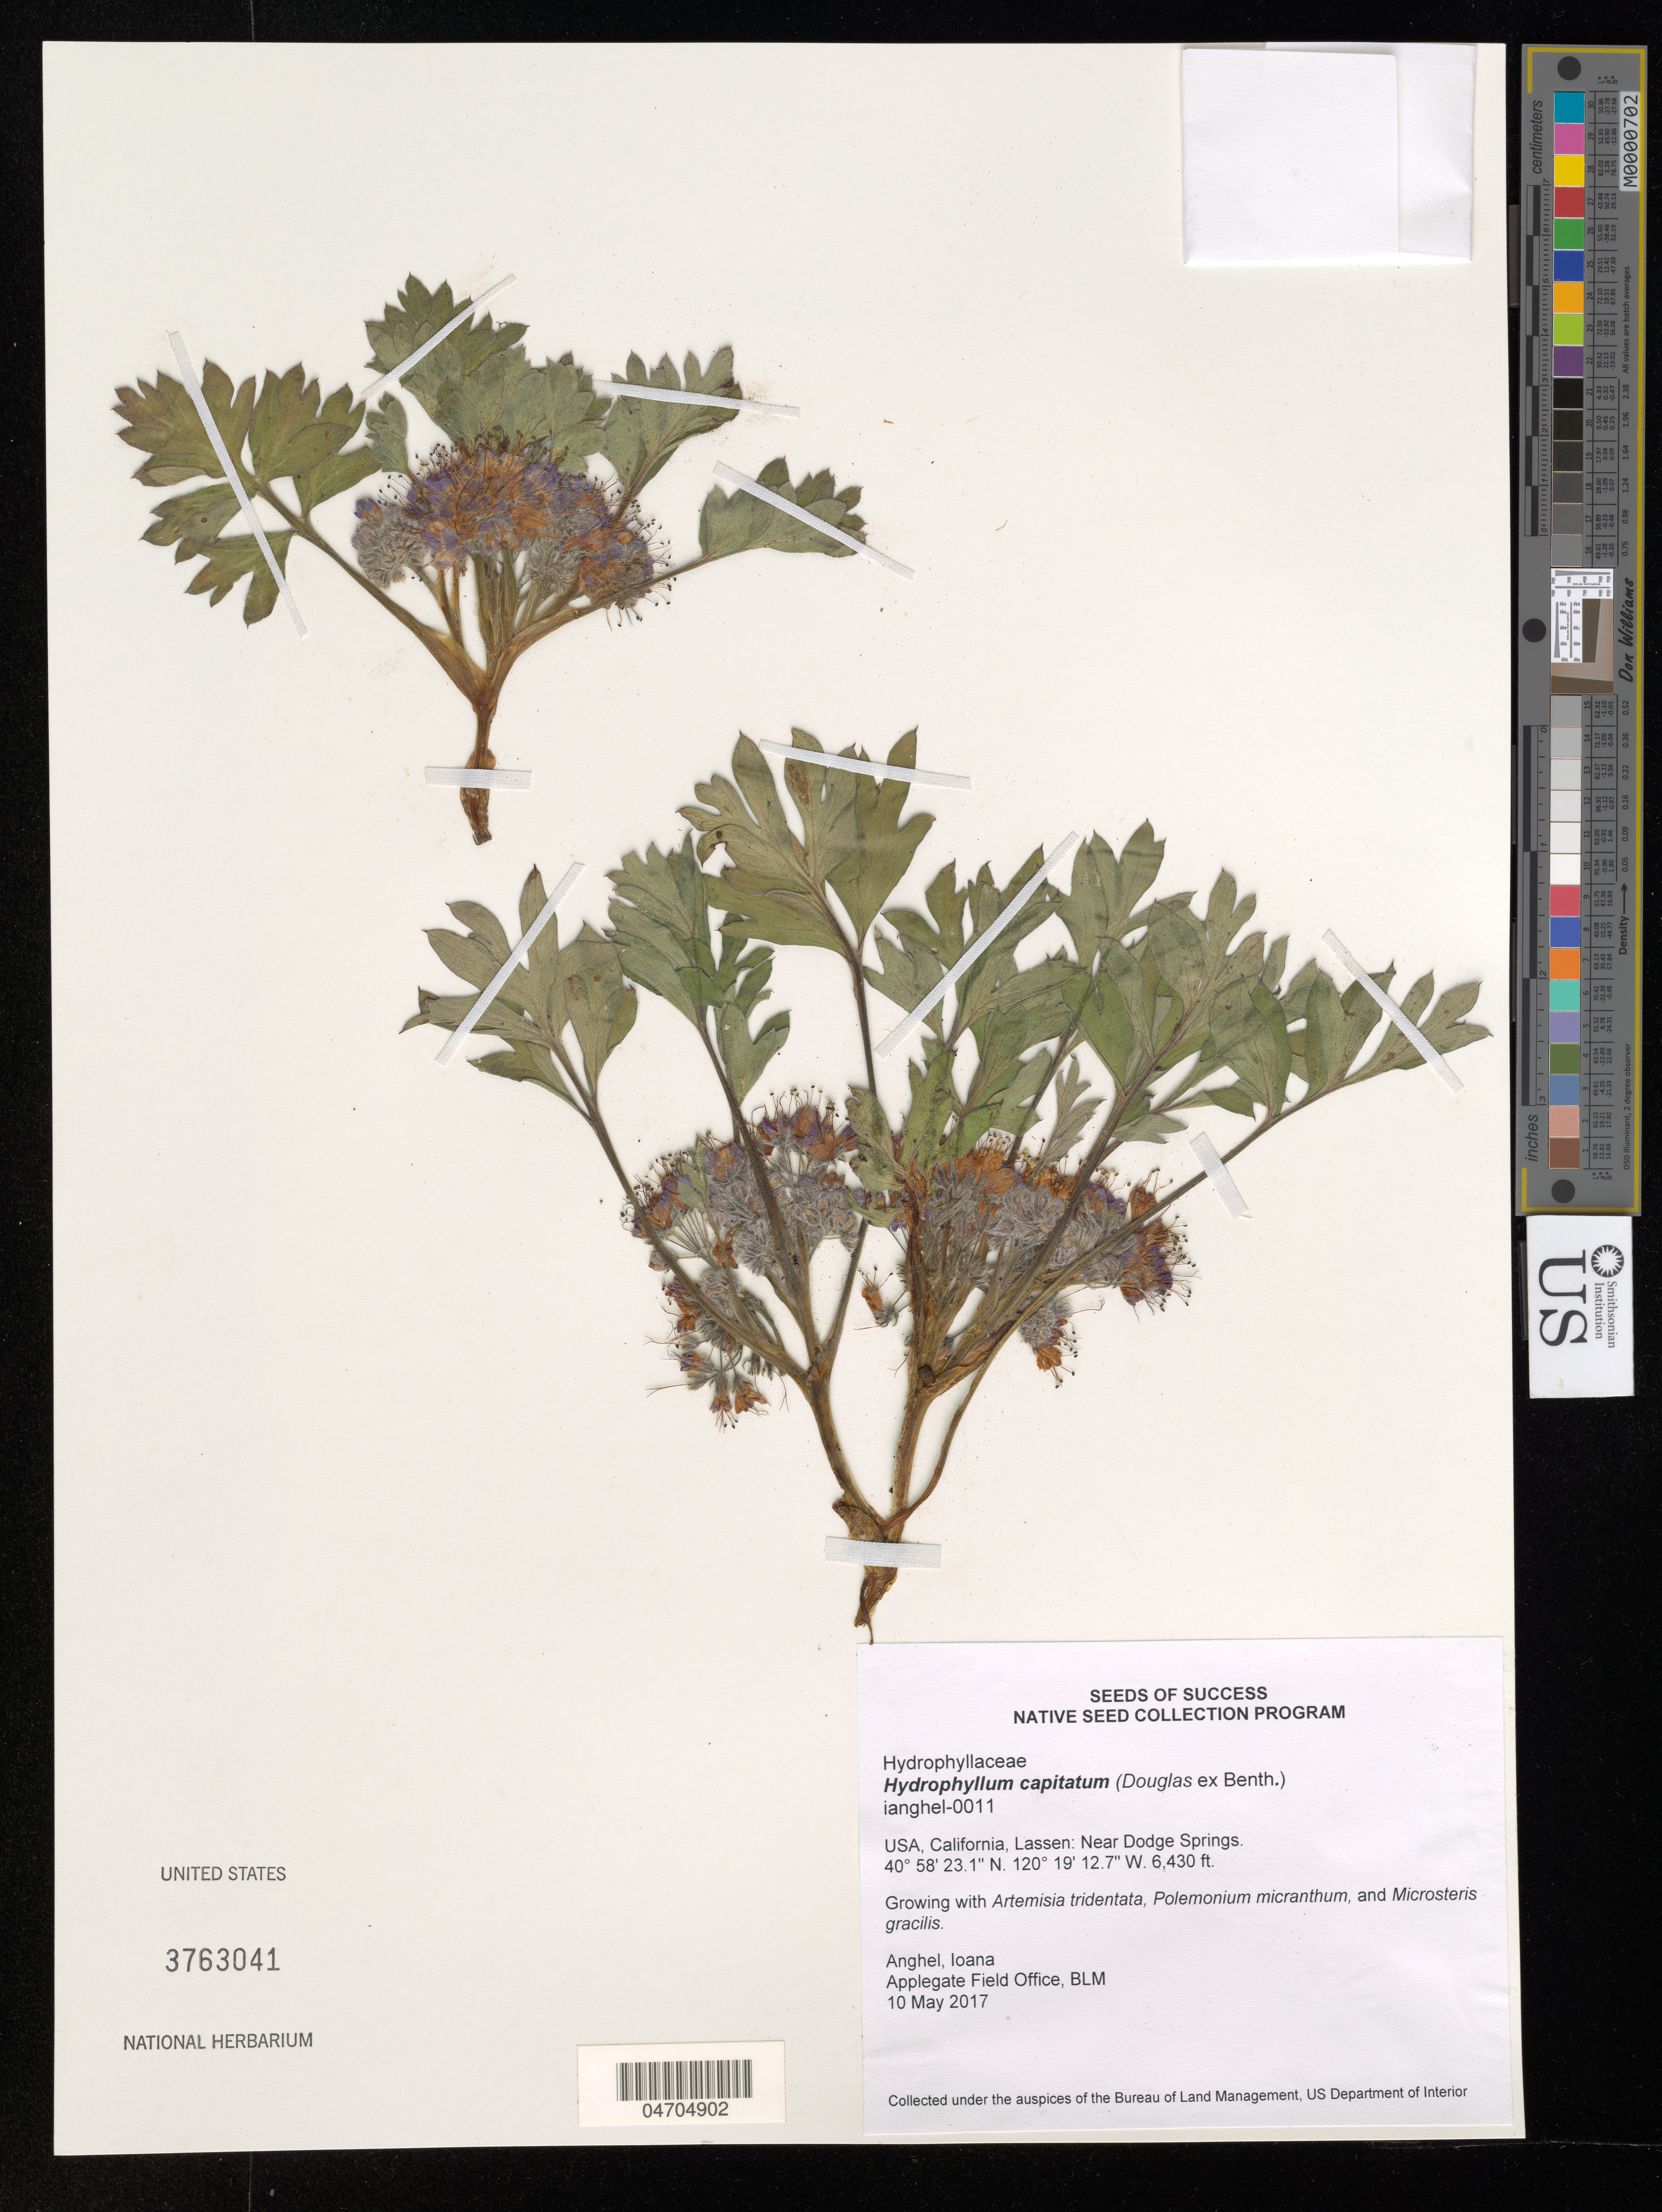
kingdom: Plantae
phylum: Tracheophyta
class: Magnoliopsida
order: Boraginales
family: Hydrophyllaceae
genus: Hydrophyllum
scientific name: Hydrophyllum capitatum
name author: Douglas ex Benth.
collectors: I. Anghel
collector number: ianghel-0011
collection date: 2017-05-10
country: United States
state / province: California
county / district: Lassen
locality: Lassen: Near Dodge Springs.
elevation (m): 1960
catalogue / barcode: US 3763041